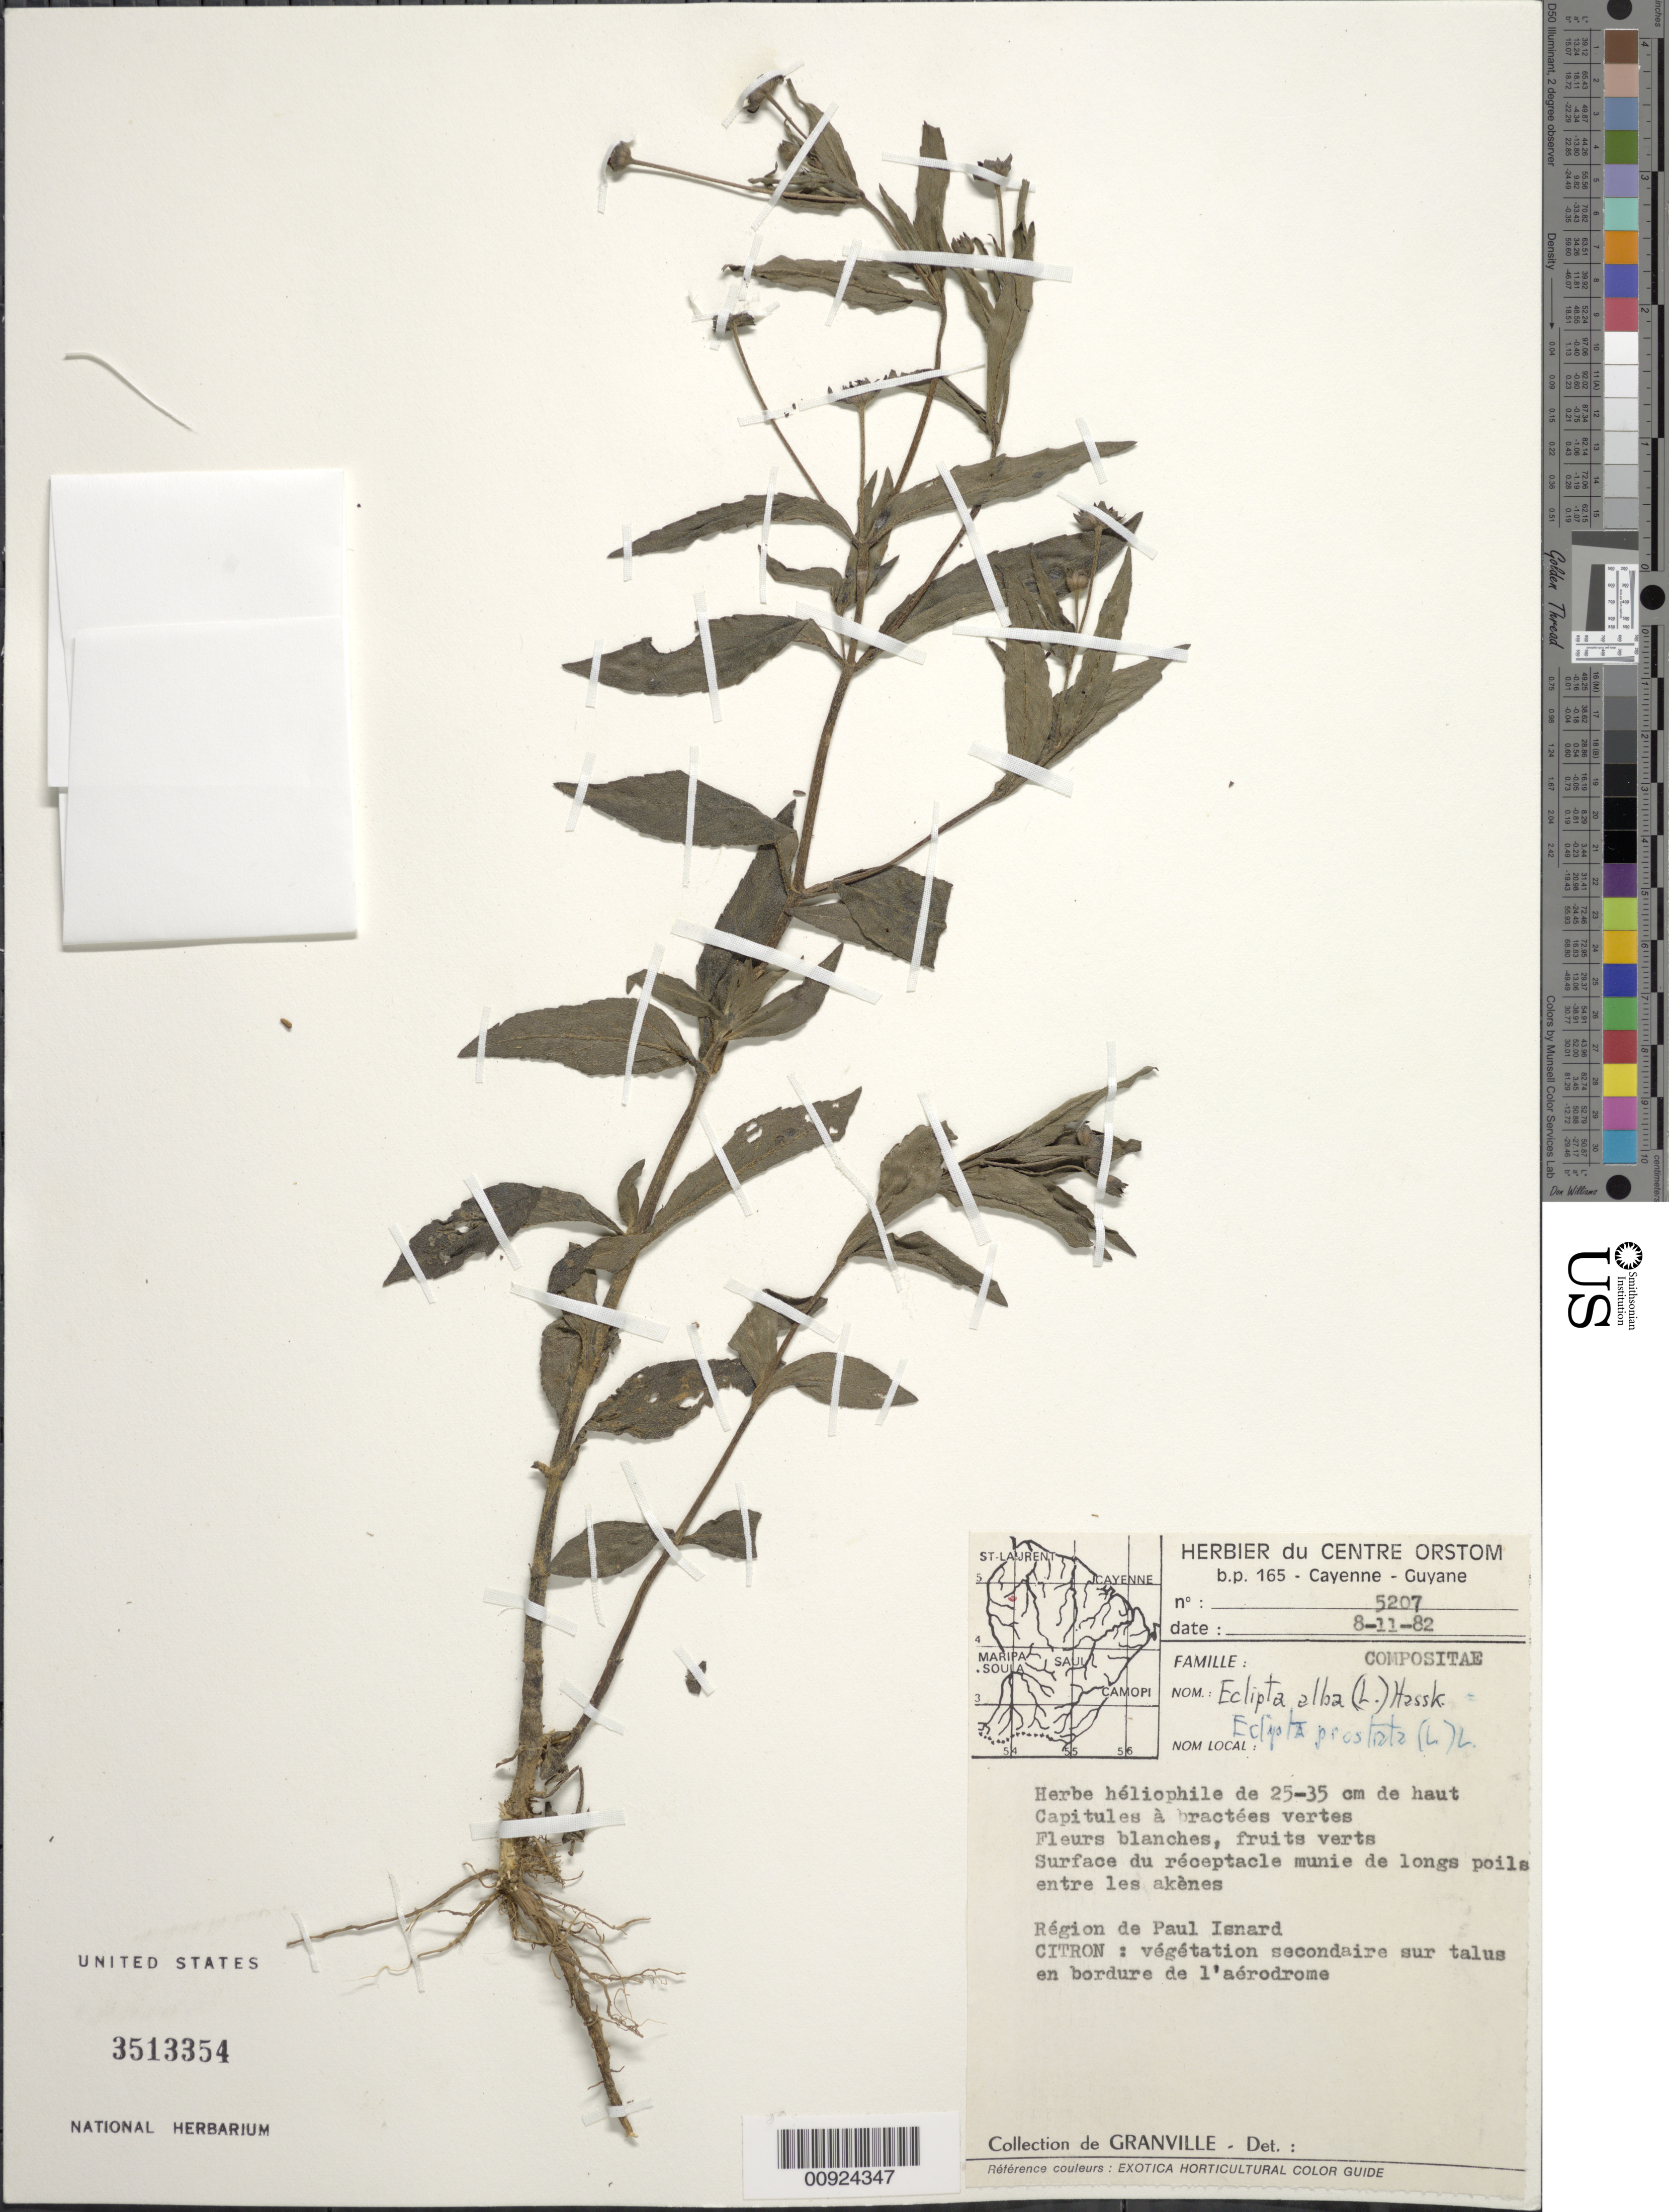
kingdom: Plantae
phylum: Tracheophyta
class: Magnoliopsida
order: Asterales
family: Asteraceae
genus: Eclipta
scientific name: Eclipta prostrata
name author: (L.) L.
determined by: Robinson, Harold E., (US)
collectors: J.-J. de Granville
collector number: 5207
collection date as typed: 8-Nov-82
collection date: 1982-11-08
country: French Guiana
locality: Région de Paul Isnard, Citron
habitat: Vegetation secondaire sur talus en bordure de l'aerodrome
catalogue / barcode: US 3513354